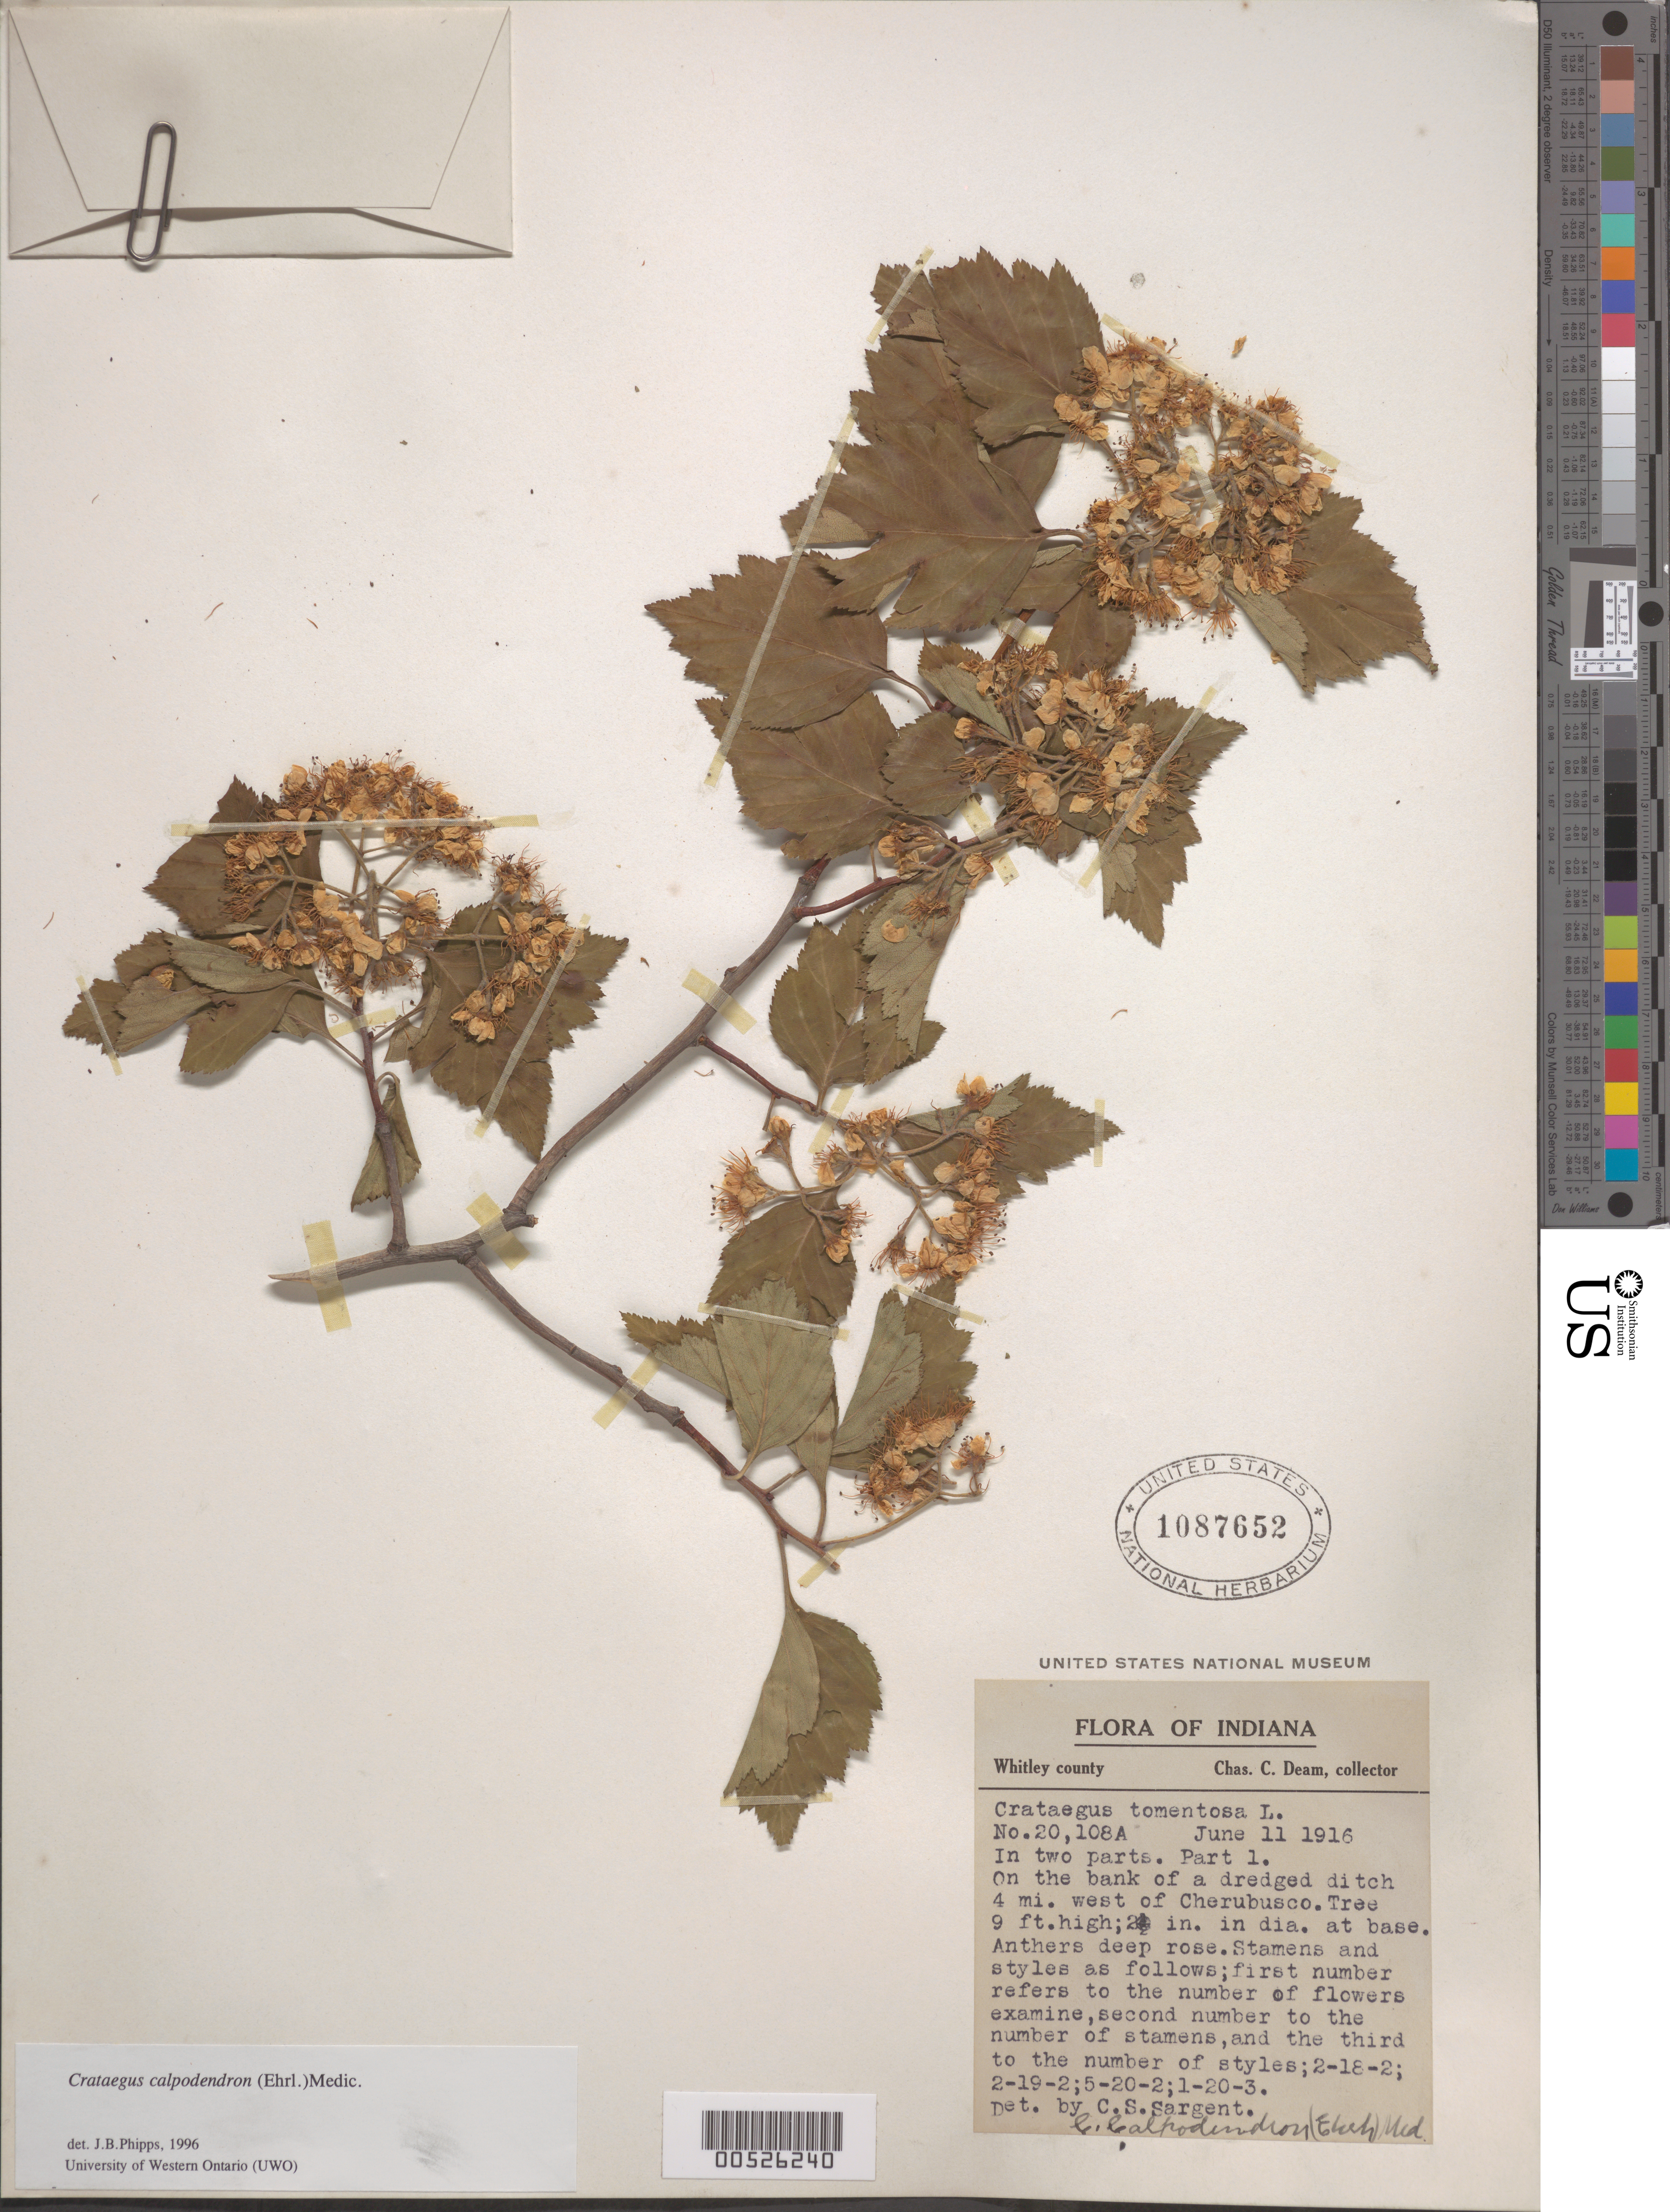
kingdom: Plantae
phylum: Tracheophyta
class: Magnoliopsida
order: Rosales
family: Rosaceae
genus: Crataegus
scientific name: Crataegus calpodendron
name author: (Ehrh.) Medik.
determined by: Phipps, James B., (UWO), University of Western Ontario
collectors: C. C. Deam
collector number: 20108A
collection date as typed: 11 Jun 1916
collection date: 1916-06-11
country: United States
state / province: Indiana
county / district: Whitley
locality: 4 mi. W of Cherubusco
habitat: On the bank of a dredged ditch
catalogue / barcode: US 1087652